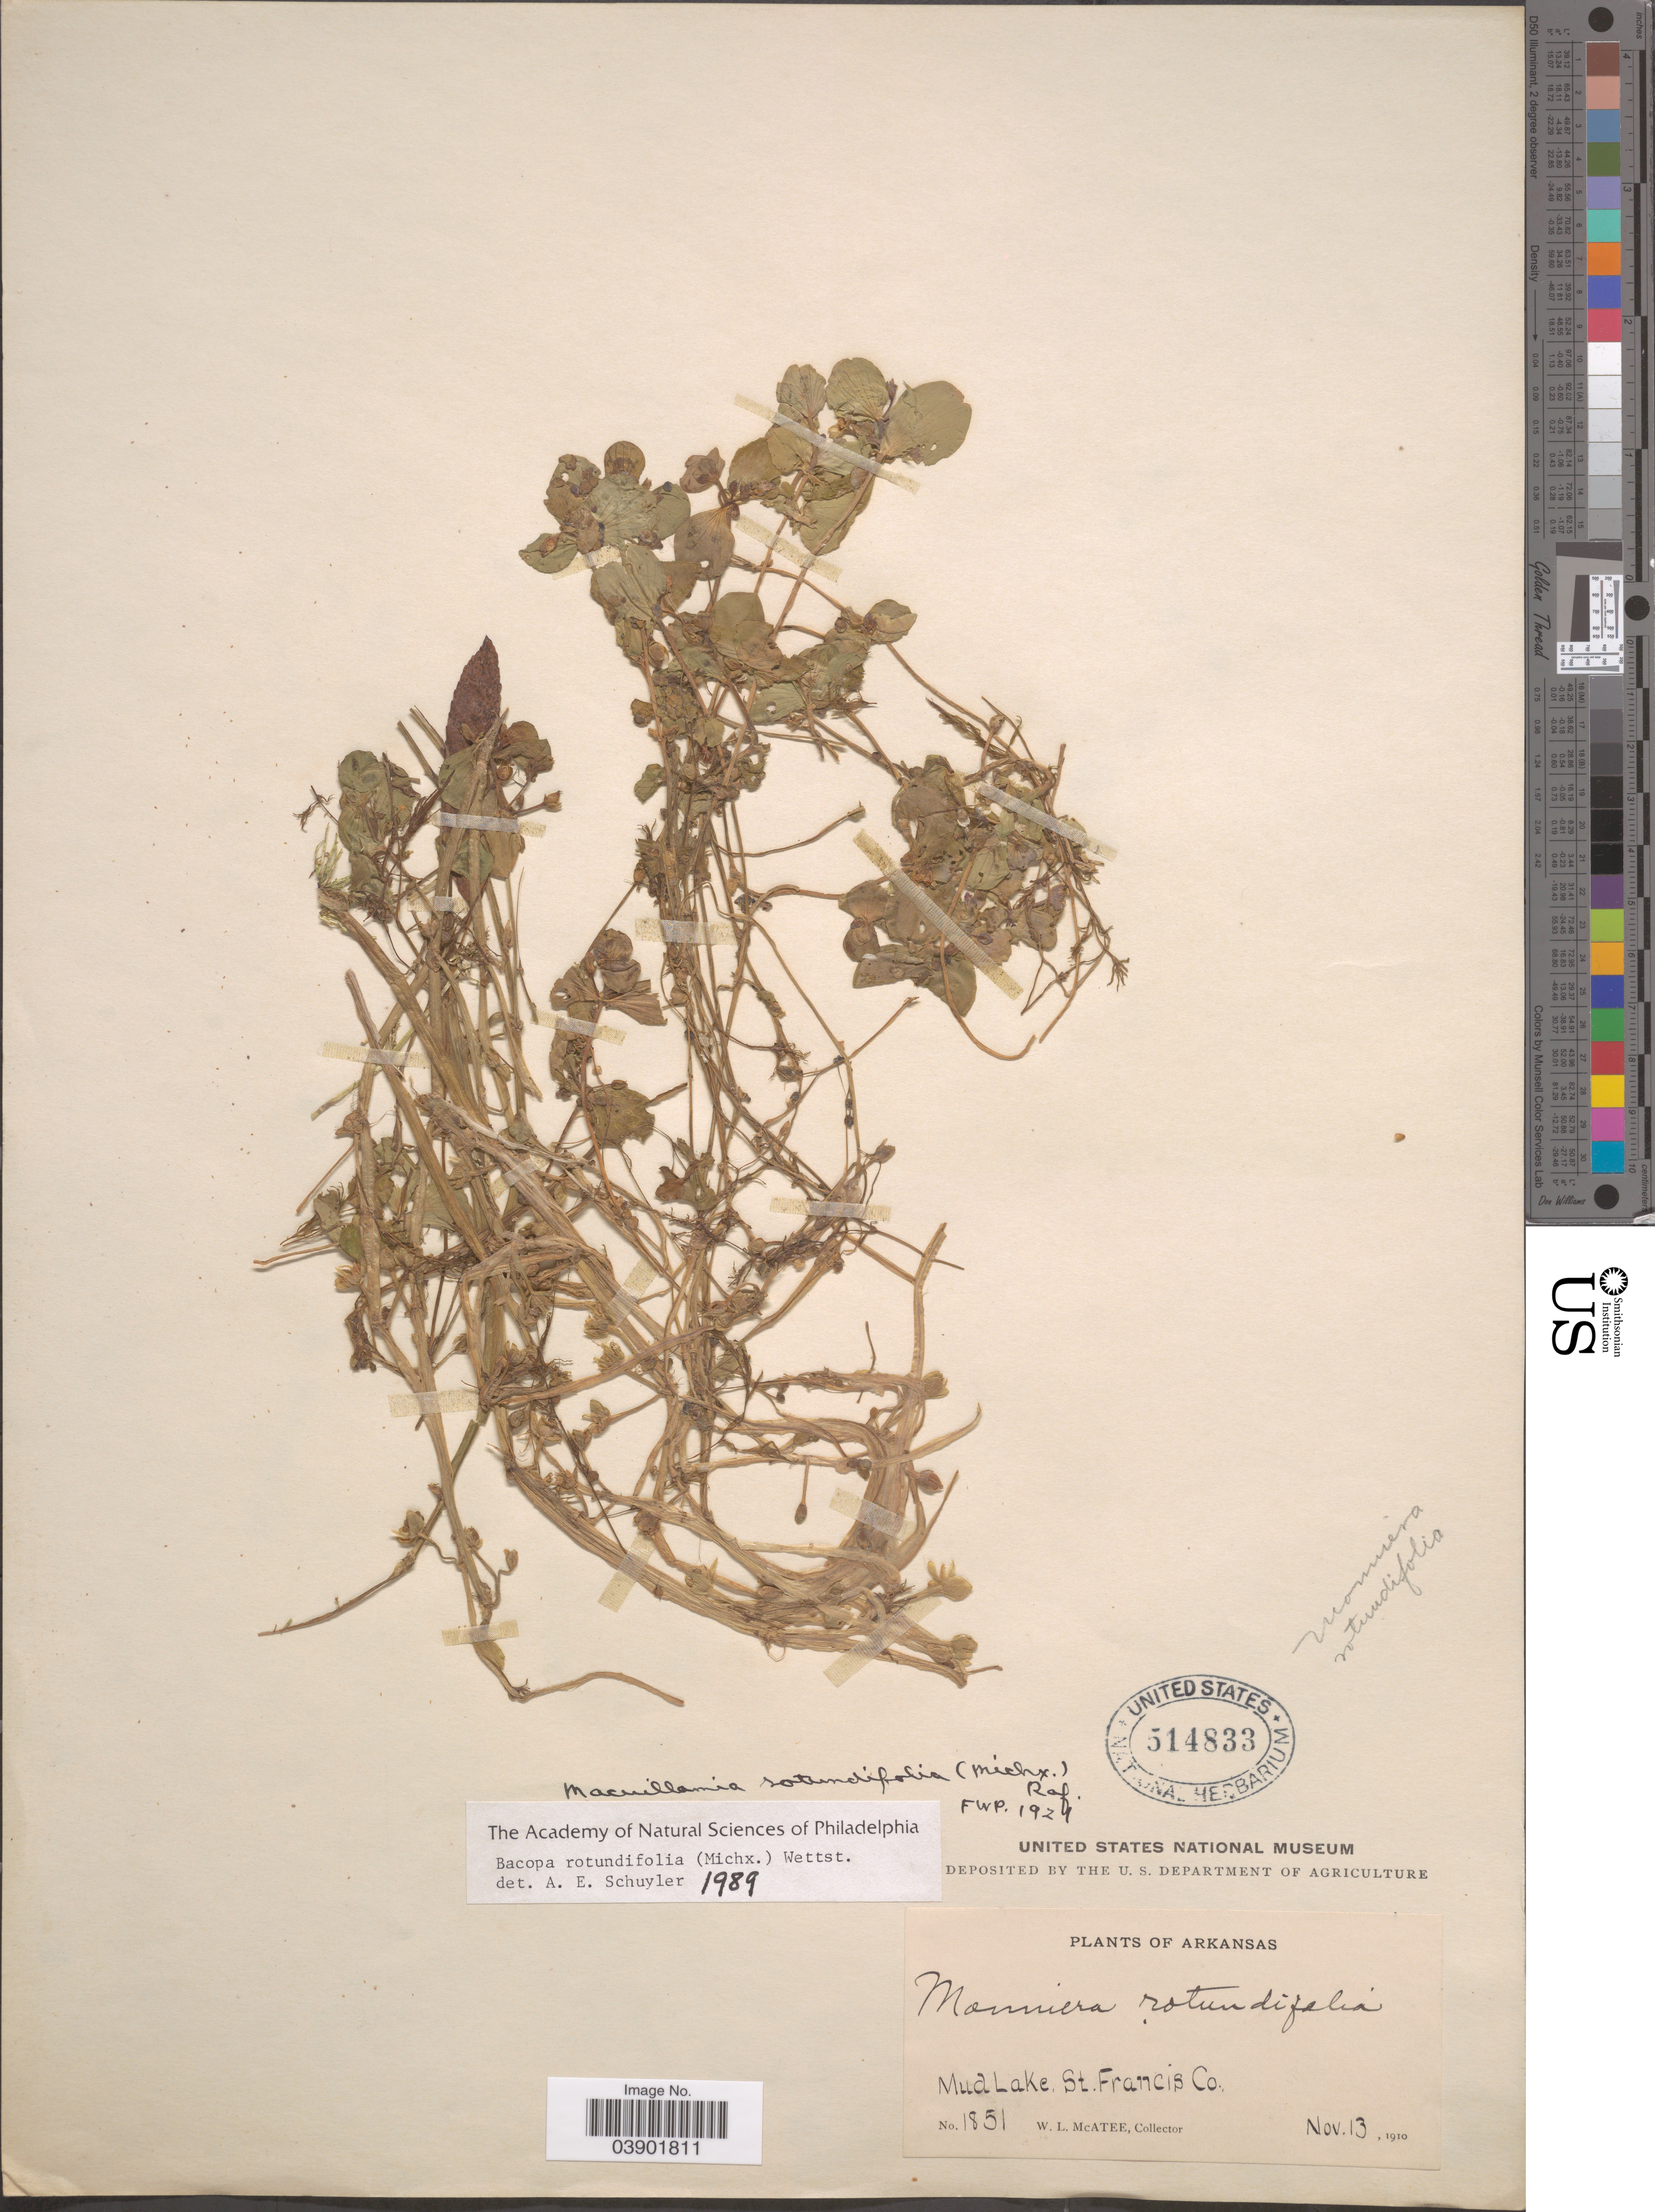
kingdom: Plantae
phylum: Tracheophyta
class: Magnoliopsida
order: Lamiales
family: Plantaginaceae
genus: Bacopa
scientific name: Bacopa rotundifolia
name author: (Michx.) Wettst.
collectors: W. McAtee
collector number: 1851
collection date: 1910-11-13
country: United States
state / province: Arkansas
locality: Mud Lake, St. Francis Co.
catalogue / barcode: US 514833